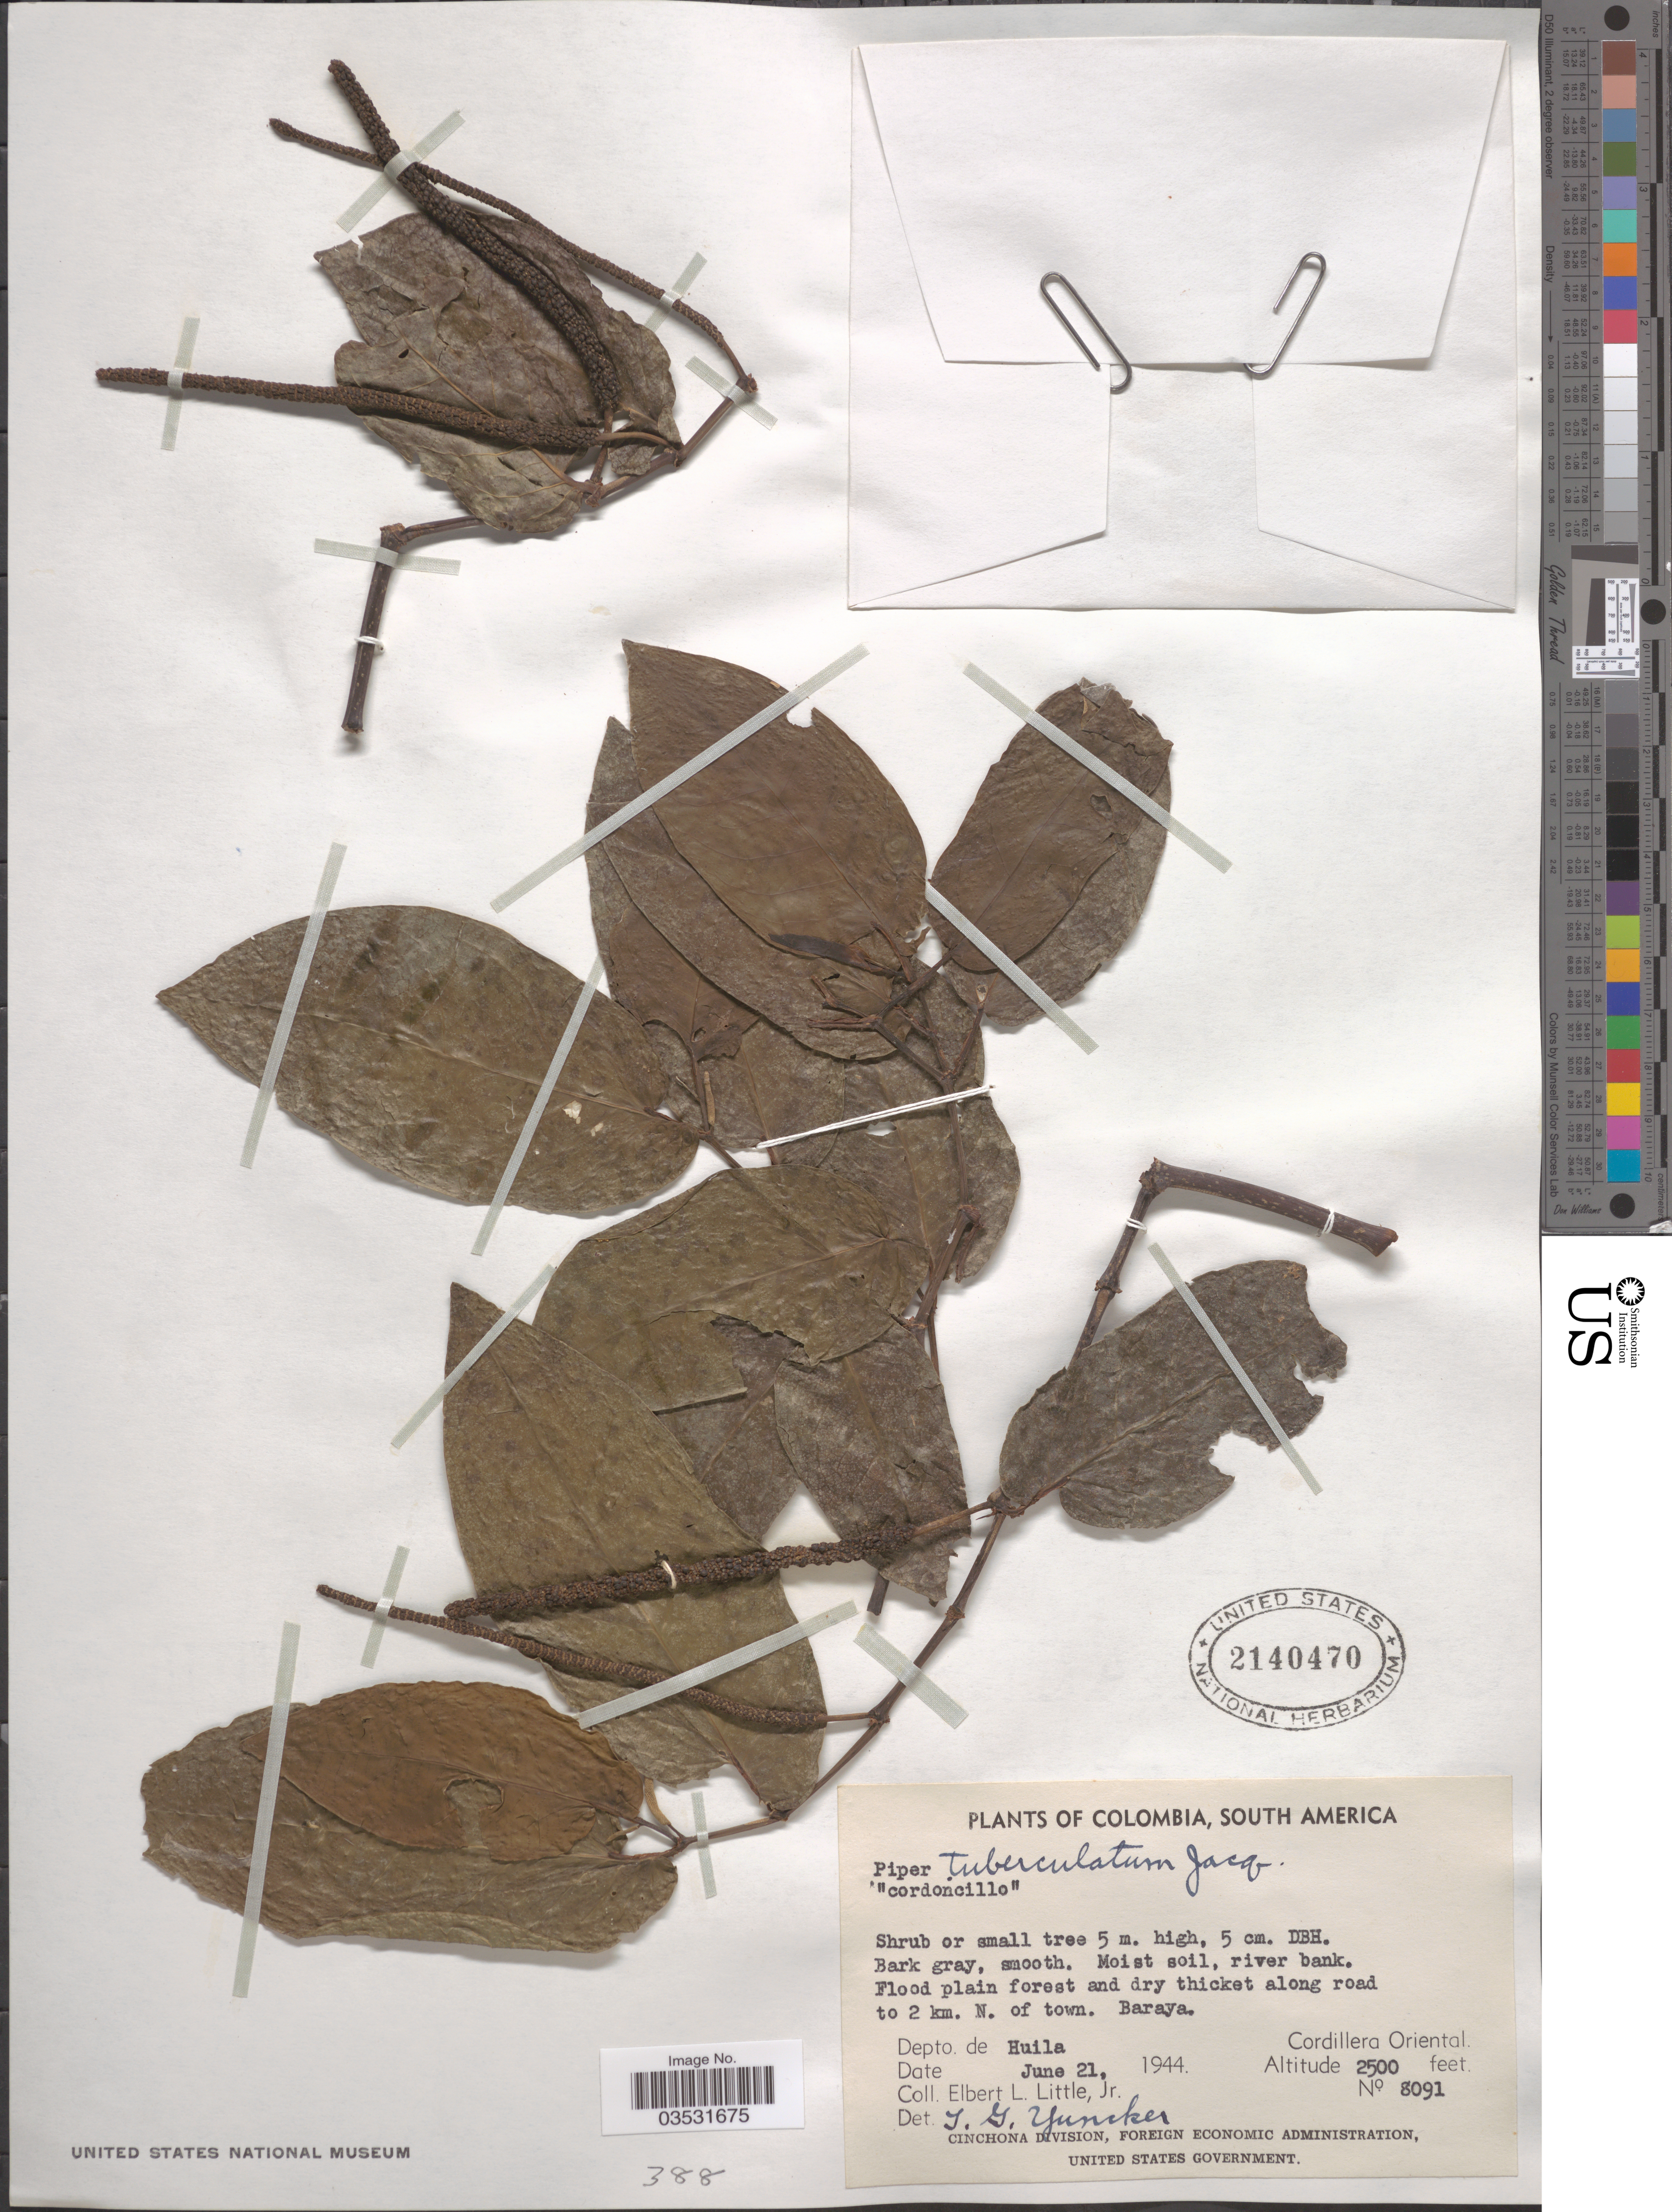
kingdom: Plantae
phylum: Tracheophyta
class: Magnoliopsida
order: Piperales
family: Piperaceae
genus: Piper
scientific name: Piper tuberculatum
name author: Jacq.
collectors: E. L. Little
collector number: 8091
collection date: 1944-06-21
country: Colombia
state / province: Huila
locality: Along road to 2 km. N. of town. Baraya. Depto. de Huila. Cordillera Oriental.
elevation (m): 762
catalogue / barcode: US 2140470